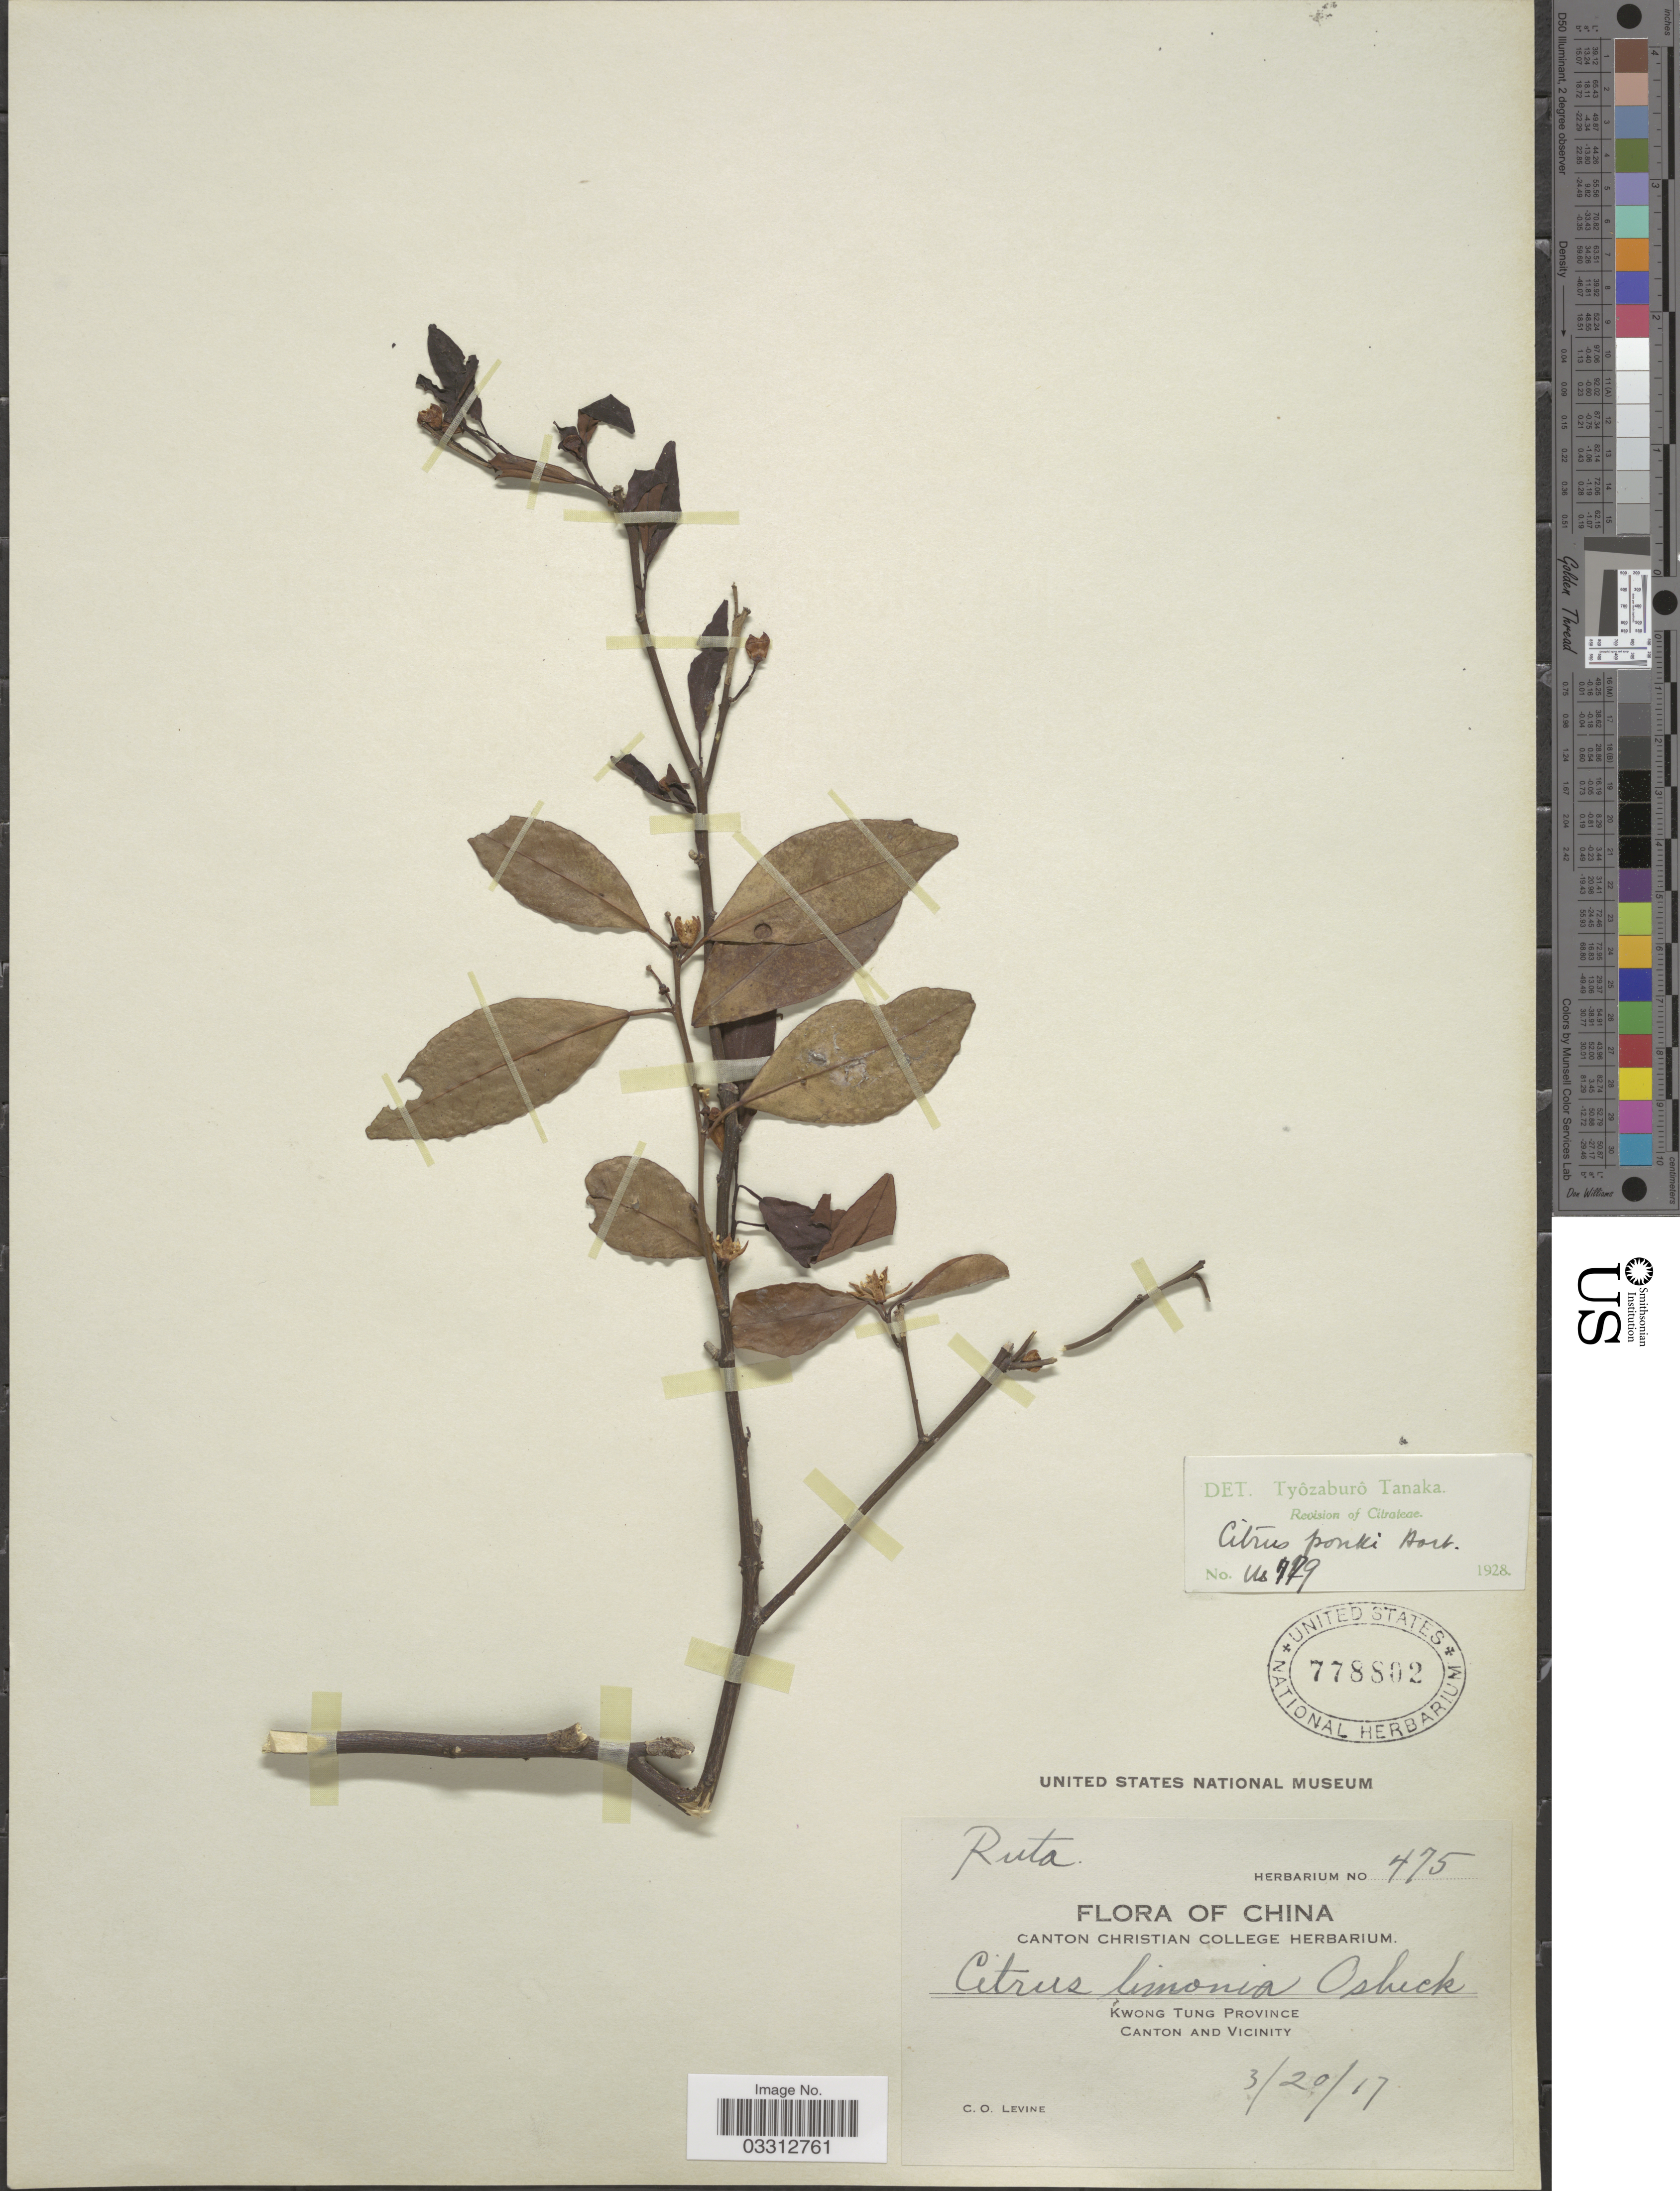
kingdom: Plantae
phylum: Tracheophyta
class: Magnoliopsida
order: Sapindales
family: Rutaceae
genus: Citrus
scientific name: Citrus ponki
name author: Yu. Tanaka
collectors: C. O. Levine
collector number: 475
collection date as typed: Transcribed d/m/y: 20/3/17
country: China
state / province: Guangdong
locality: Kwong Tung Province, Canton and Vicinity.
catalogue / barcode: US 778802